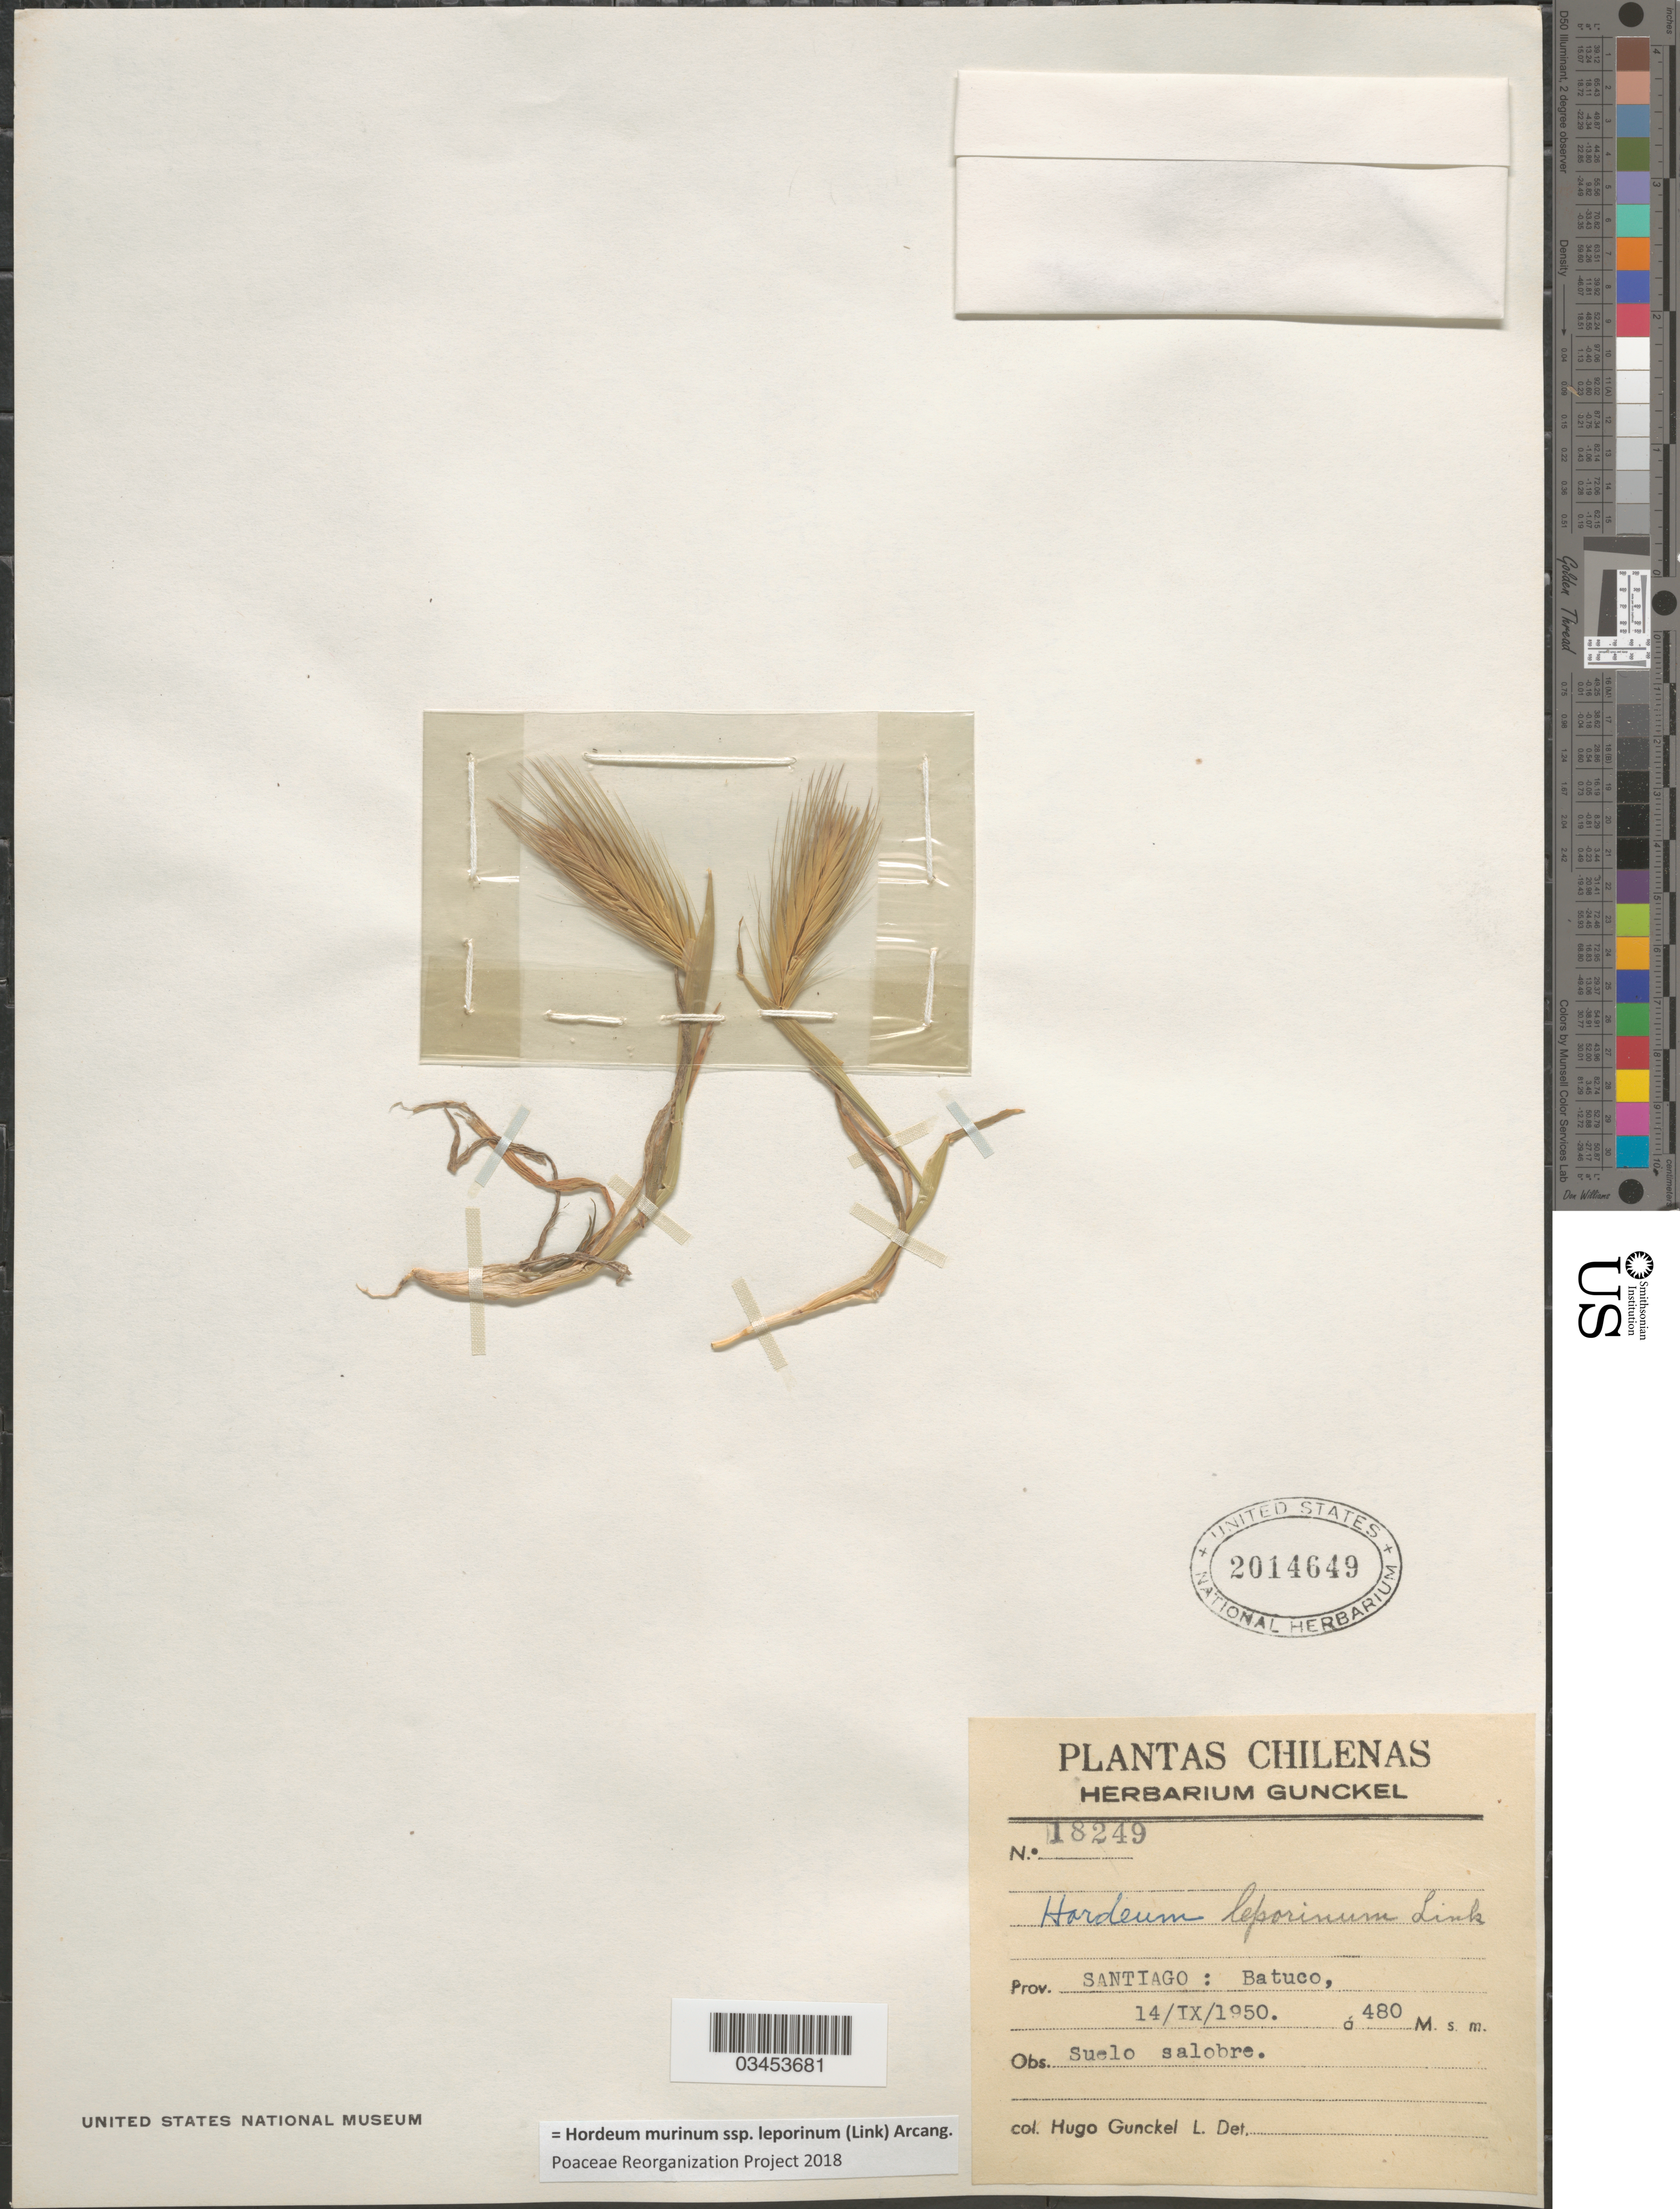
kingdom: Plantae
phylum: Tracheophyta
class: Liliopsida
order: Poales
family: Poaceae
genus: Hordeum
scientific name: Hordeum murinum subsp. leporinum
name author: (Link) Arcang.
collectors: H. Gunckel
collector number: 18249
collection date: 1950-09-14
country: Chile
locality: Prov. Santiago : Batuco.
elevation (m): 480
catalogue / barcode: US 2014649